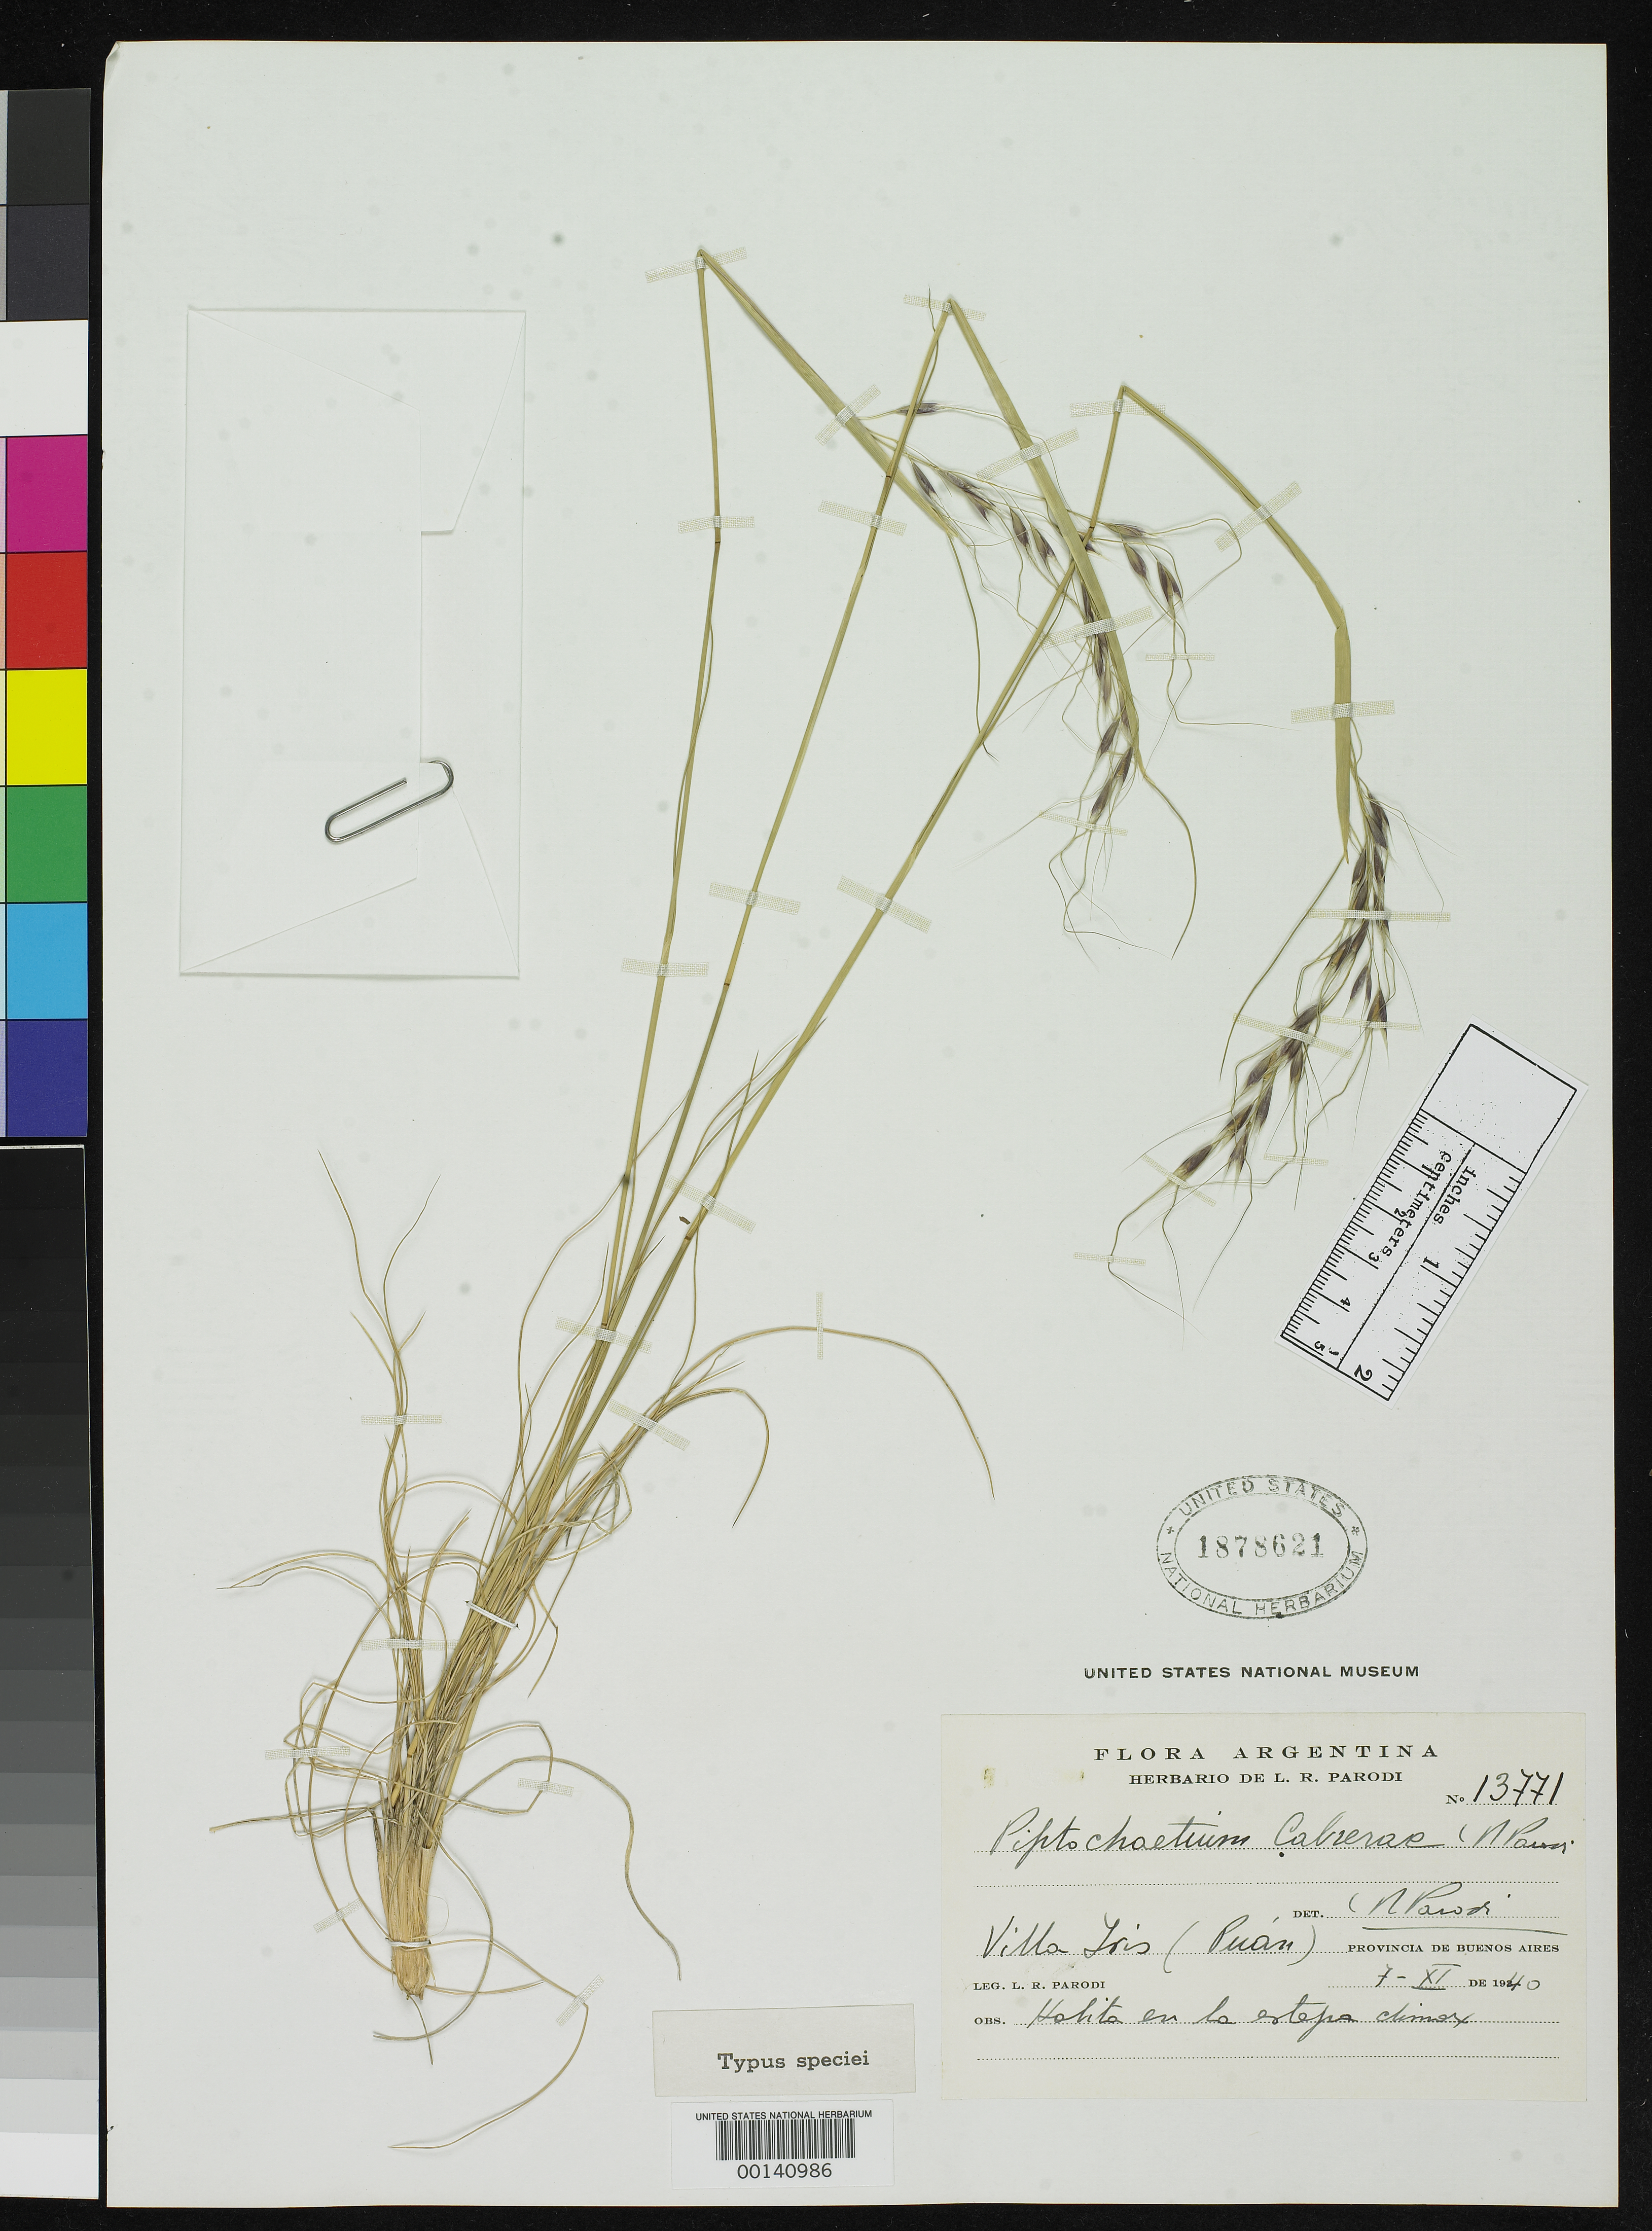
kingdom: Plantae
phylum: Tracheophyta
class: Liliopsida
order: Poales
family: Poaceae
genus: Piptochaetium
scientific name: Piptochaetium cabrerae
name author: Parodi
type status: Isotype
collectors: L. R. Parodi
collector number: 13771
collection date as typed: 07 Nov 1940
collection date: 1940-11-07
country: Argentina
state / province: Buenos Aires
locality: Villa Iris.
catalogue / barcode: US 1878621